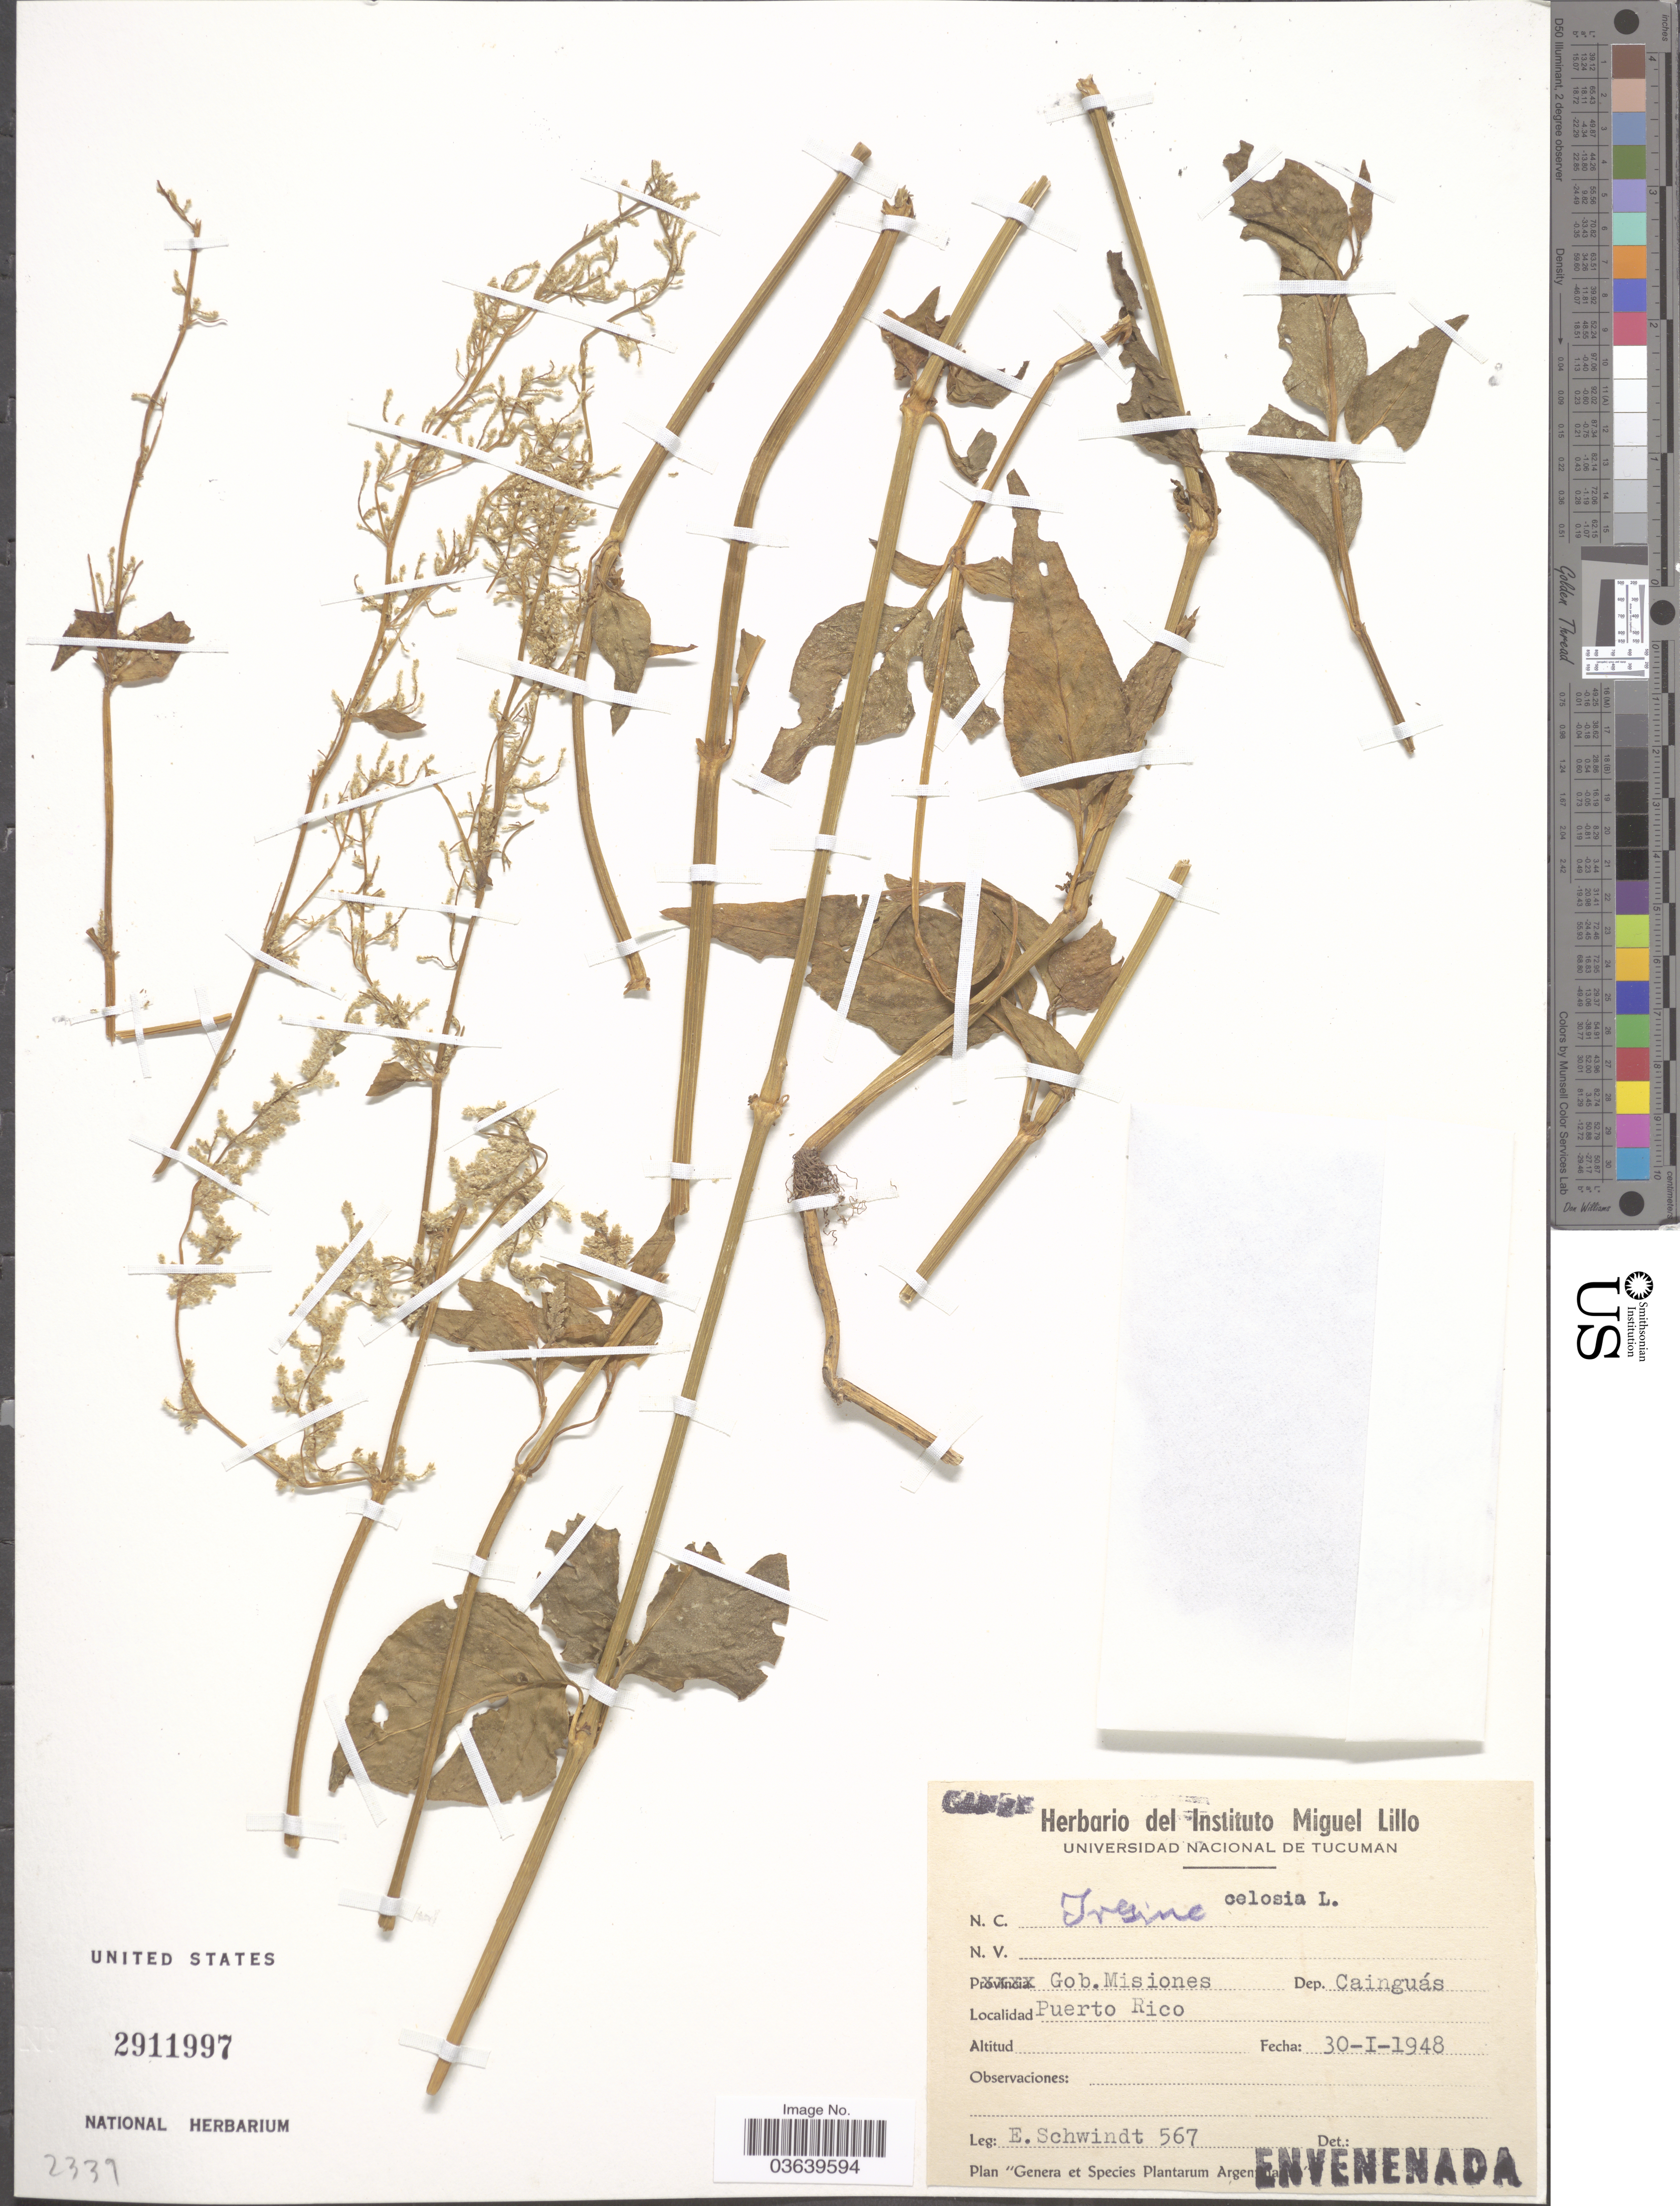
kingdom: Plantae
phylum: Tracheophyta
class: Magnoliopsida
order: Caryophyllales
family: Amaranthaceae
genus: Iresine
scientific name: Iresine diffusa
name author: Humb. & Bonpl. ex Willd.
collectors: E. Schwindt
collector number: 567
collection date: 1948-01-30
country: Argentina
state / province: Misiones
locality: Gob. Misiones. Dep. Cainguás. Puerto Rico.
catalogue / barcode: US 2911997